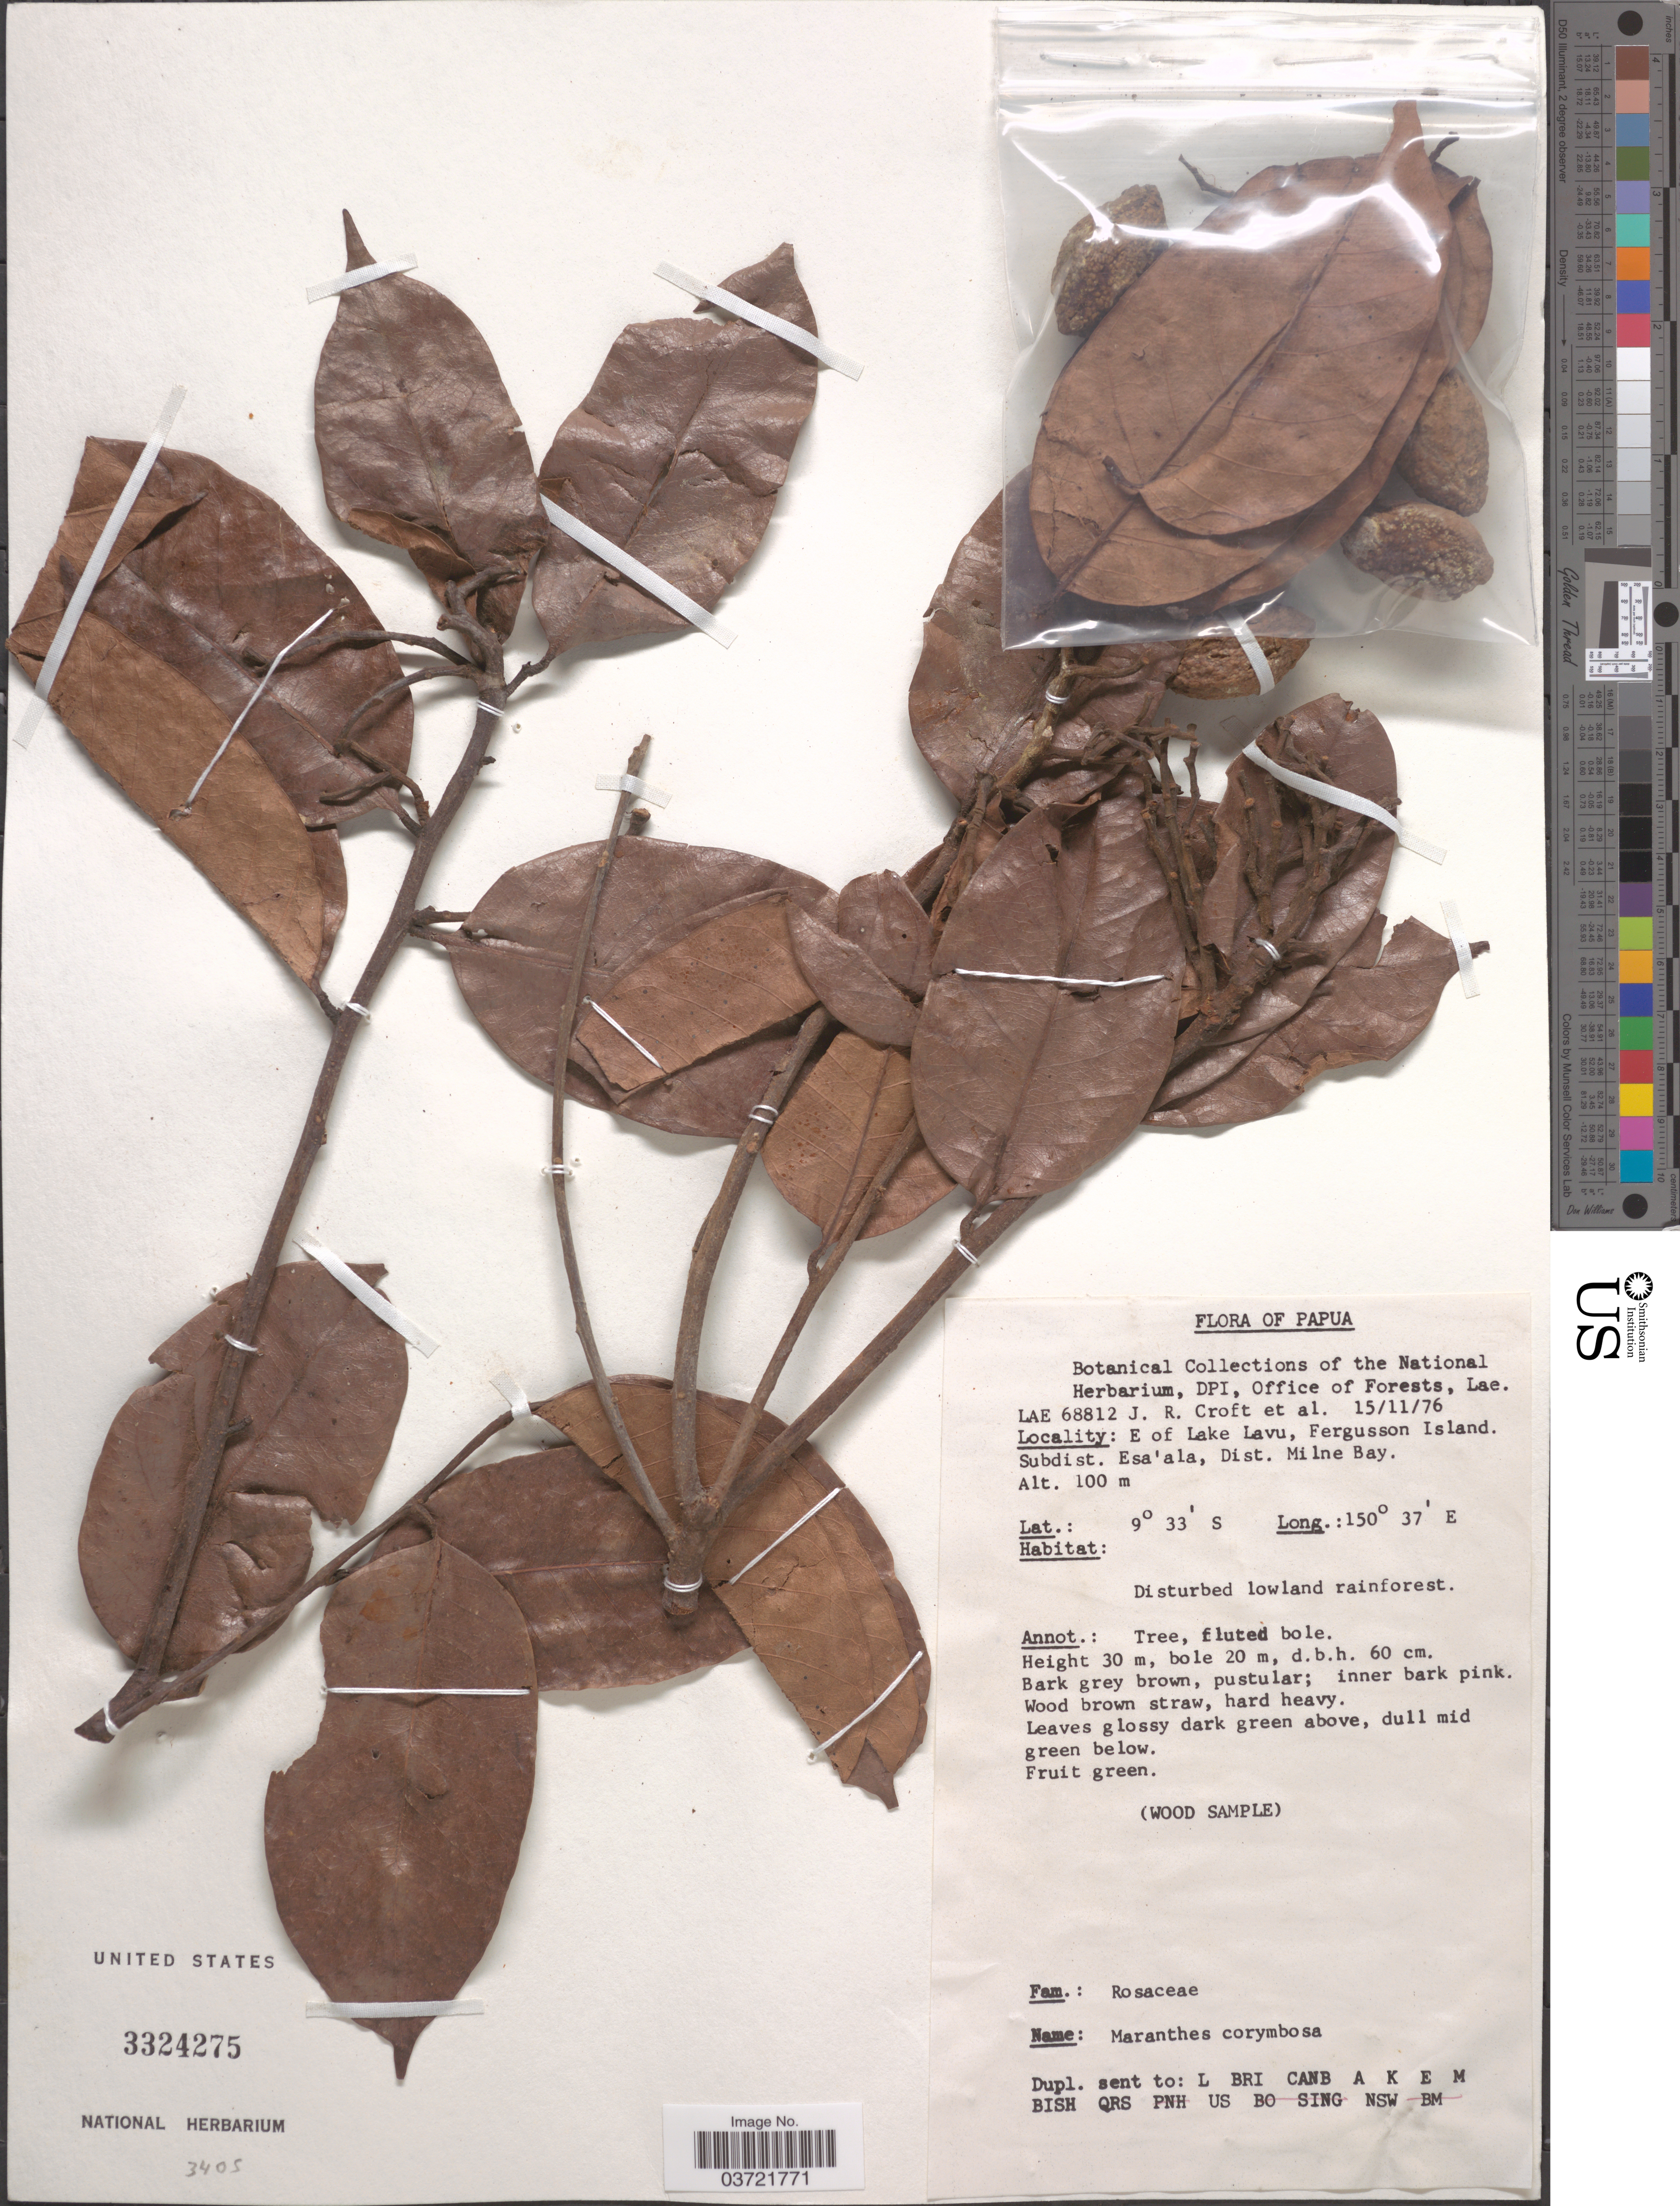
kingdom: Plantae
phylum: Tracheophyta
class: Magnoliopsida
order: Malpighiales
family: Chrysobalanaceae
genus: Maranthes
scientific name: Maranthes corymbosa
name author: Blume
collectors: J. R. Croft & et al.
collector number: LAE 68812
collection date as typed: Transcribed d/m/y: 15/11/76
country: Papua New Guinea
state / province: Milne Bay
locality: Papua. E of Lake Lavu, Fergusson Island. Subdist. Esa'ala, Dist. Milne Bay.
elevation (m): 100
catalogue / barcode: US 3324275